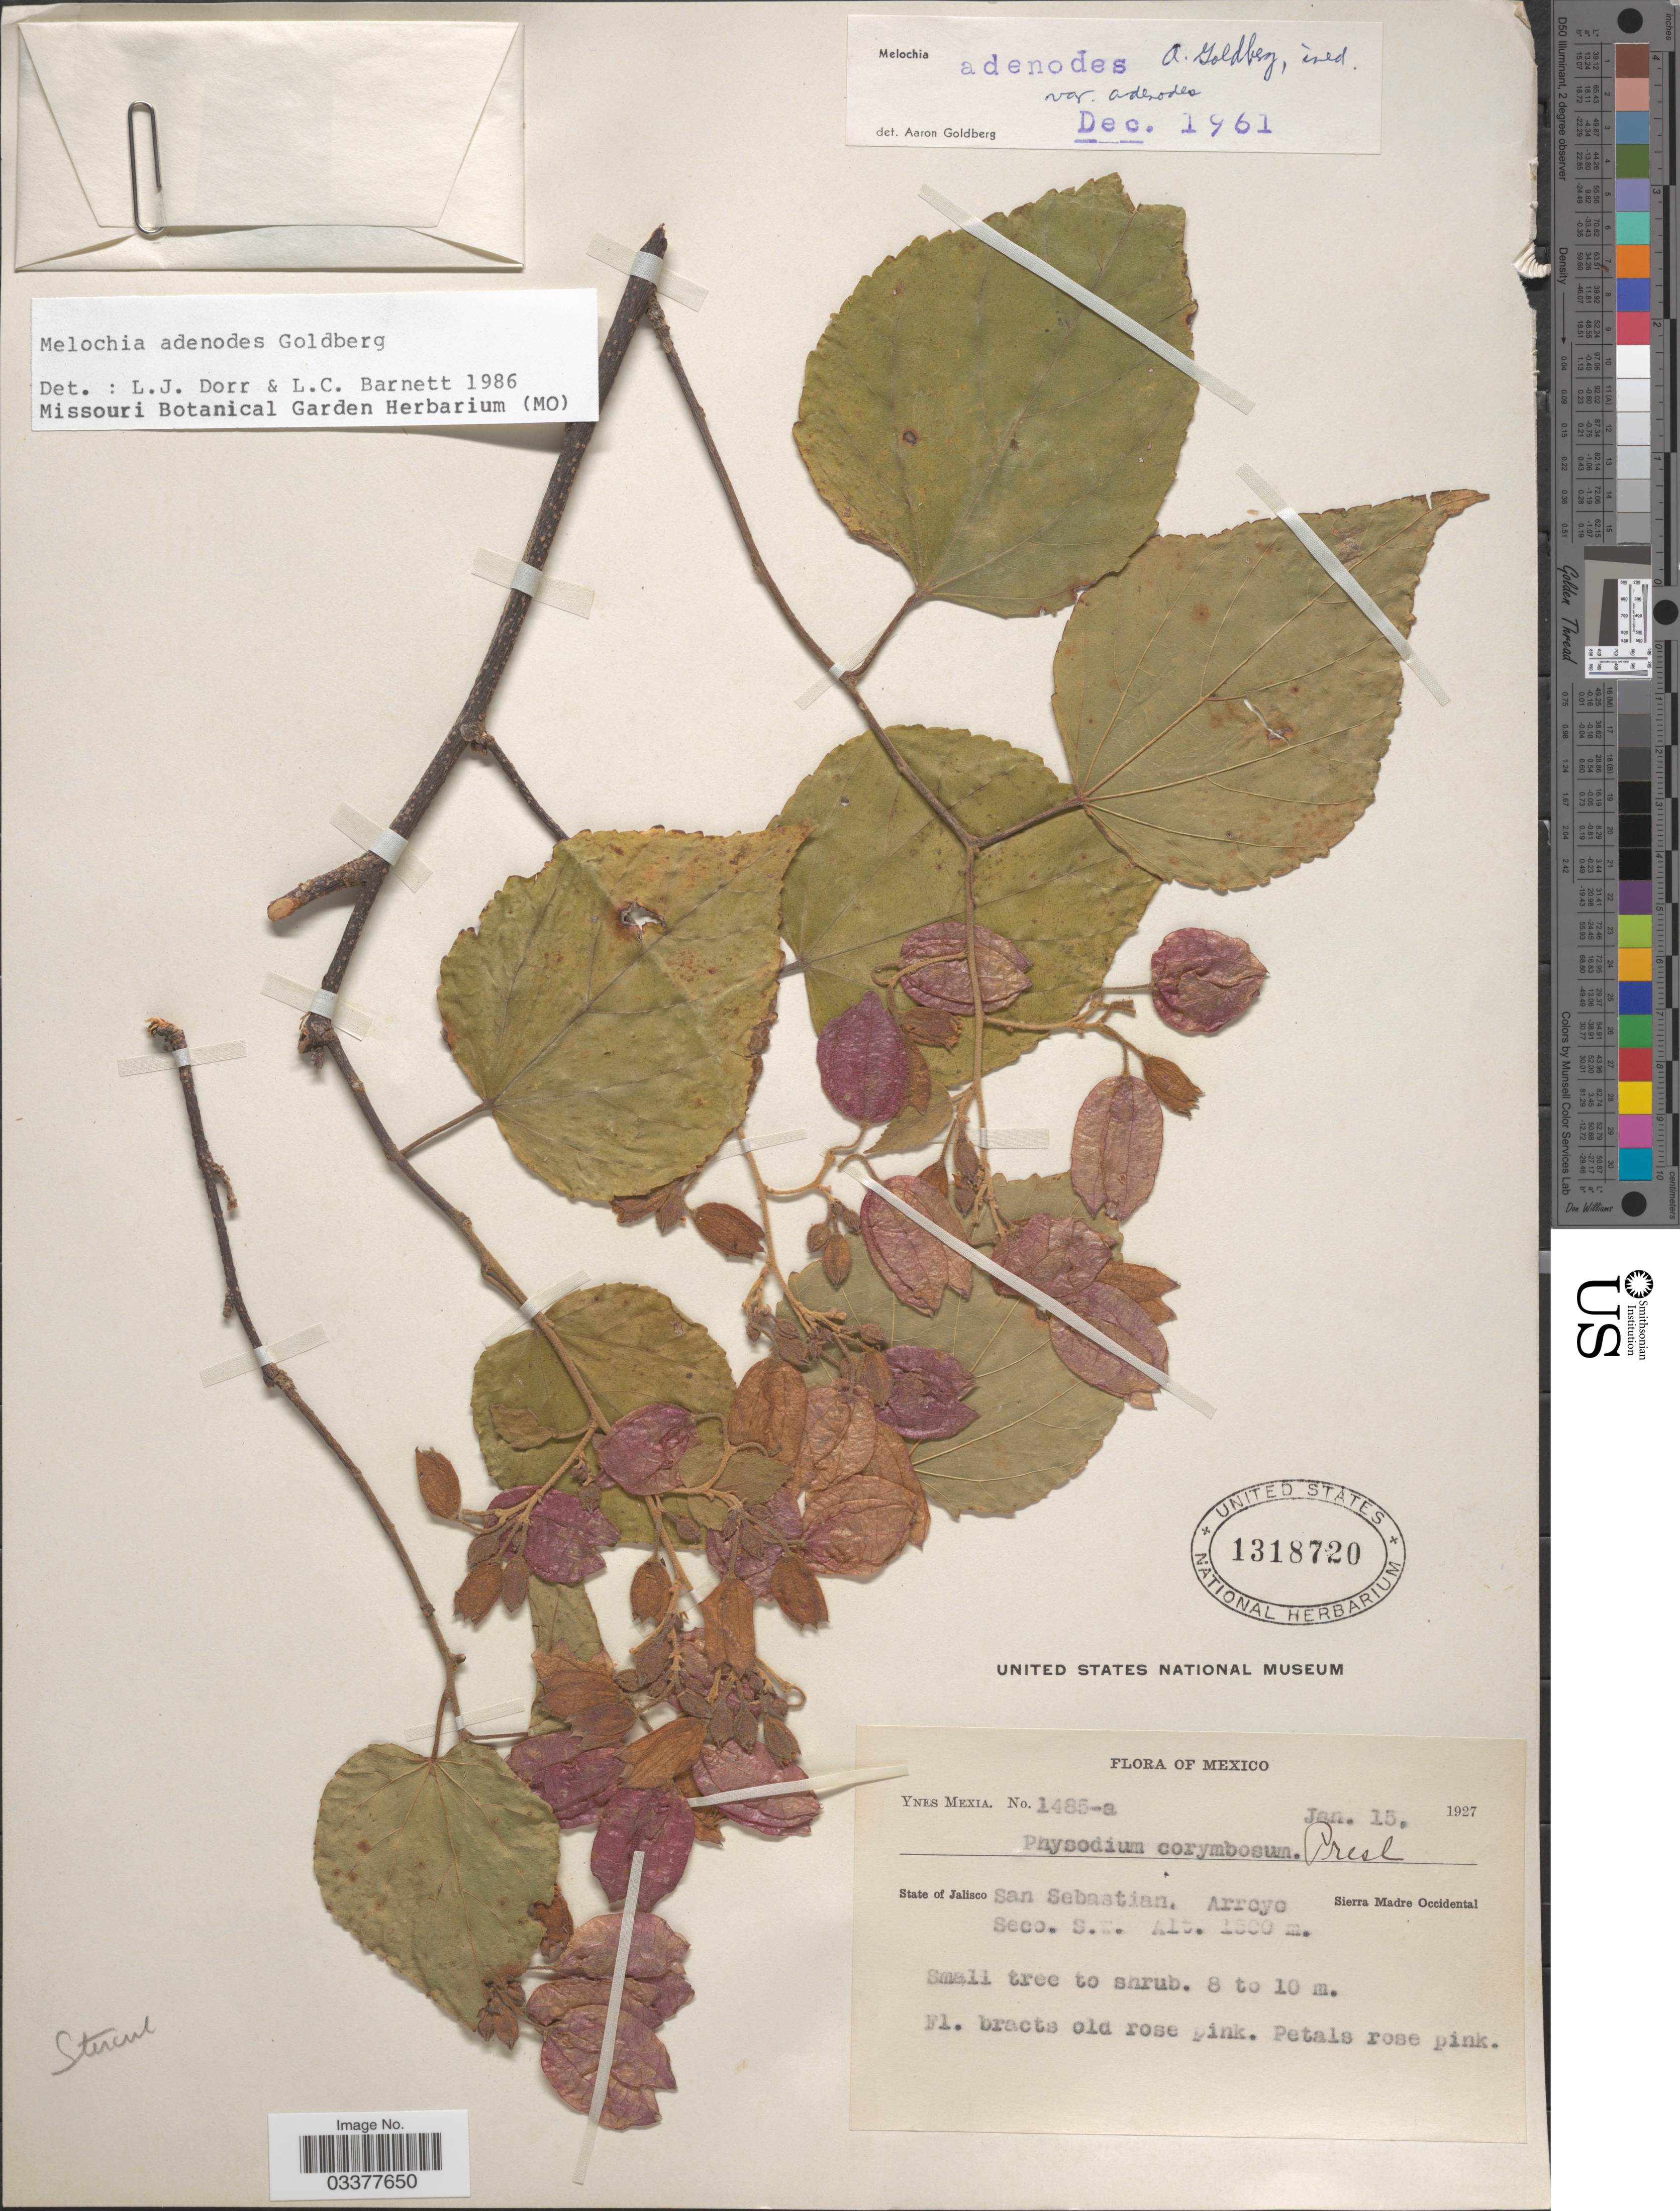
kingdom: Plantae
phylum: Tracheophyta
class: Magnoliopsida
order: Malvales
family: Malvaceae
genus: Melochia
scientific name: Melochia adenodes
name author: Goldberg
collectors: Y. Mexia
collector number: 1485-a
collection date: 1927-01-15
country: Mexico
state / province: Jalisco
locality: San Sebastian. Arroyo Seco. S. W. Sierra Madre Occidental.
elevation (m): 1500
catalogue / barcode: US 1318720